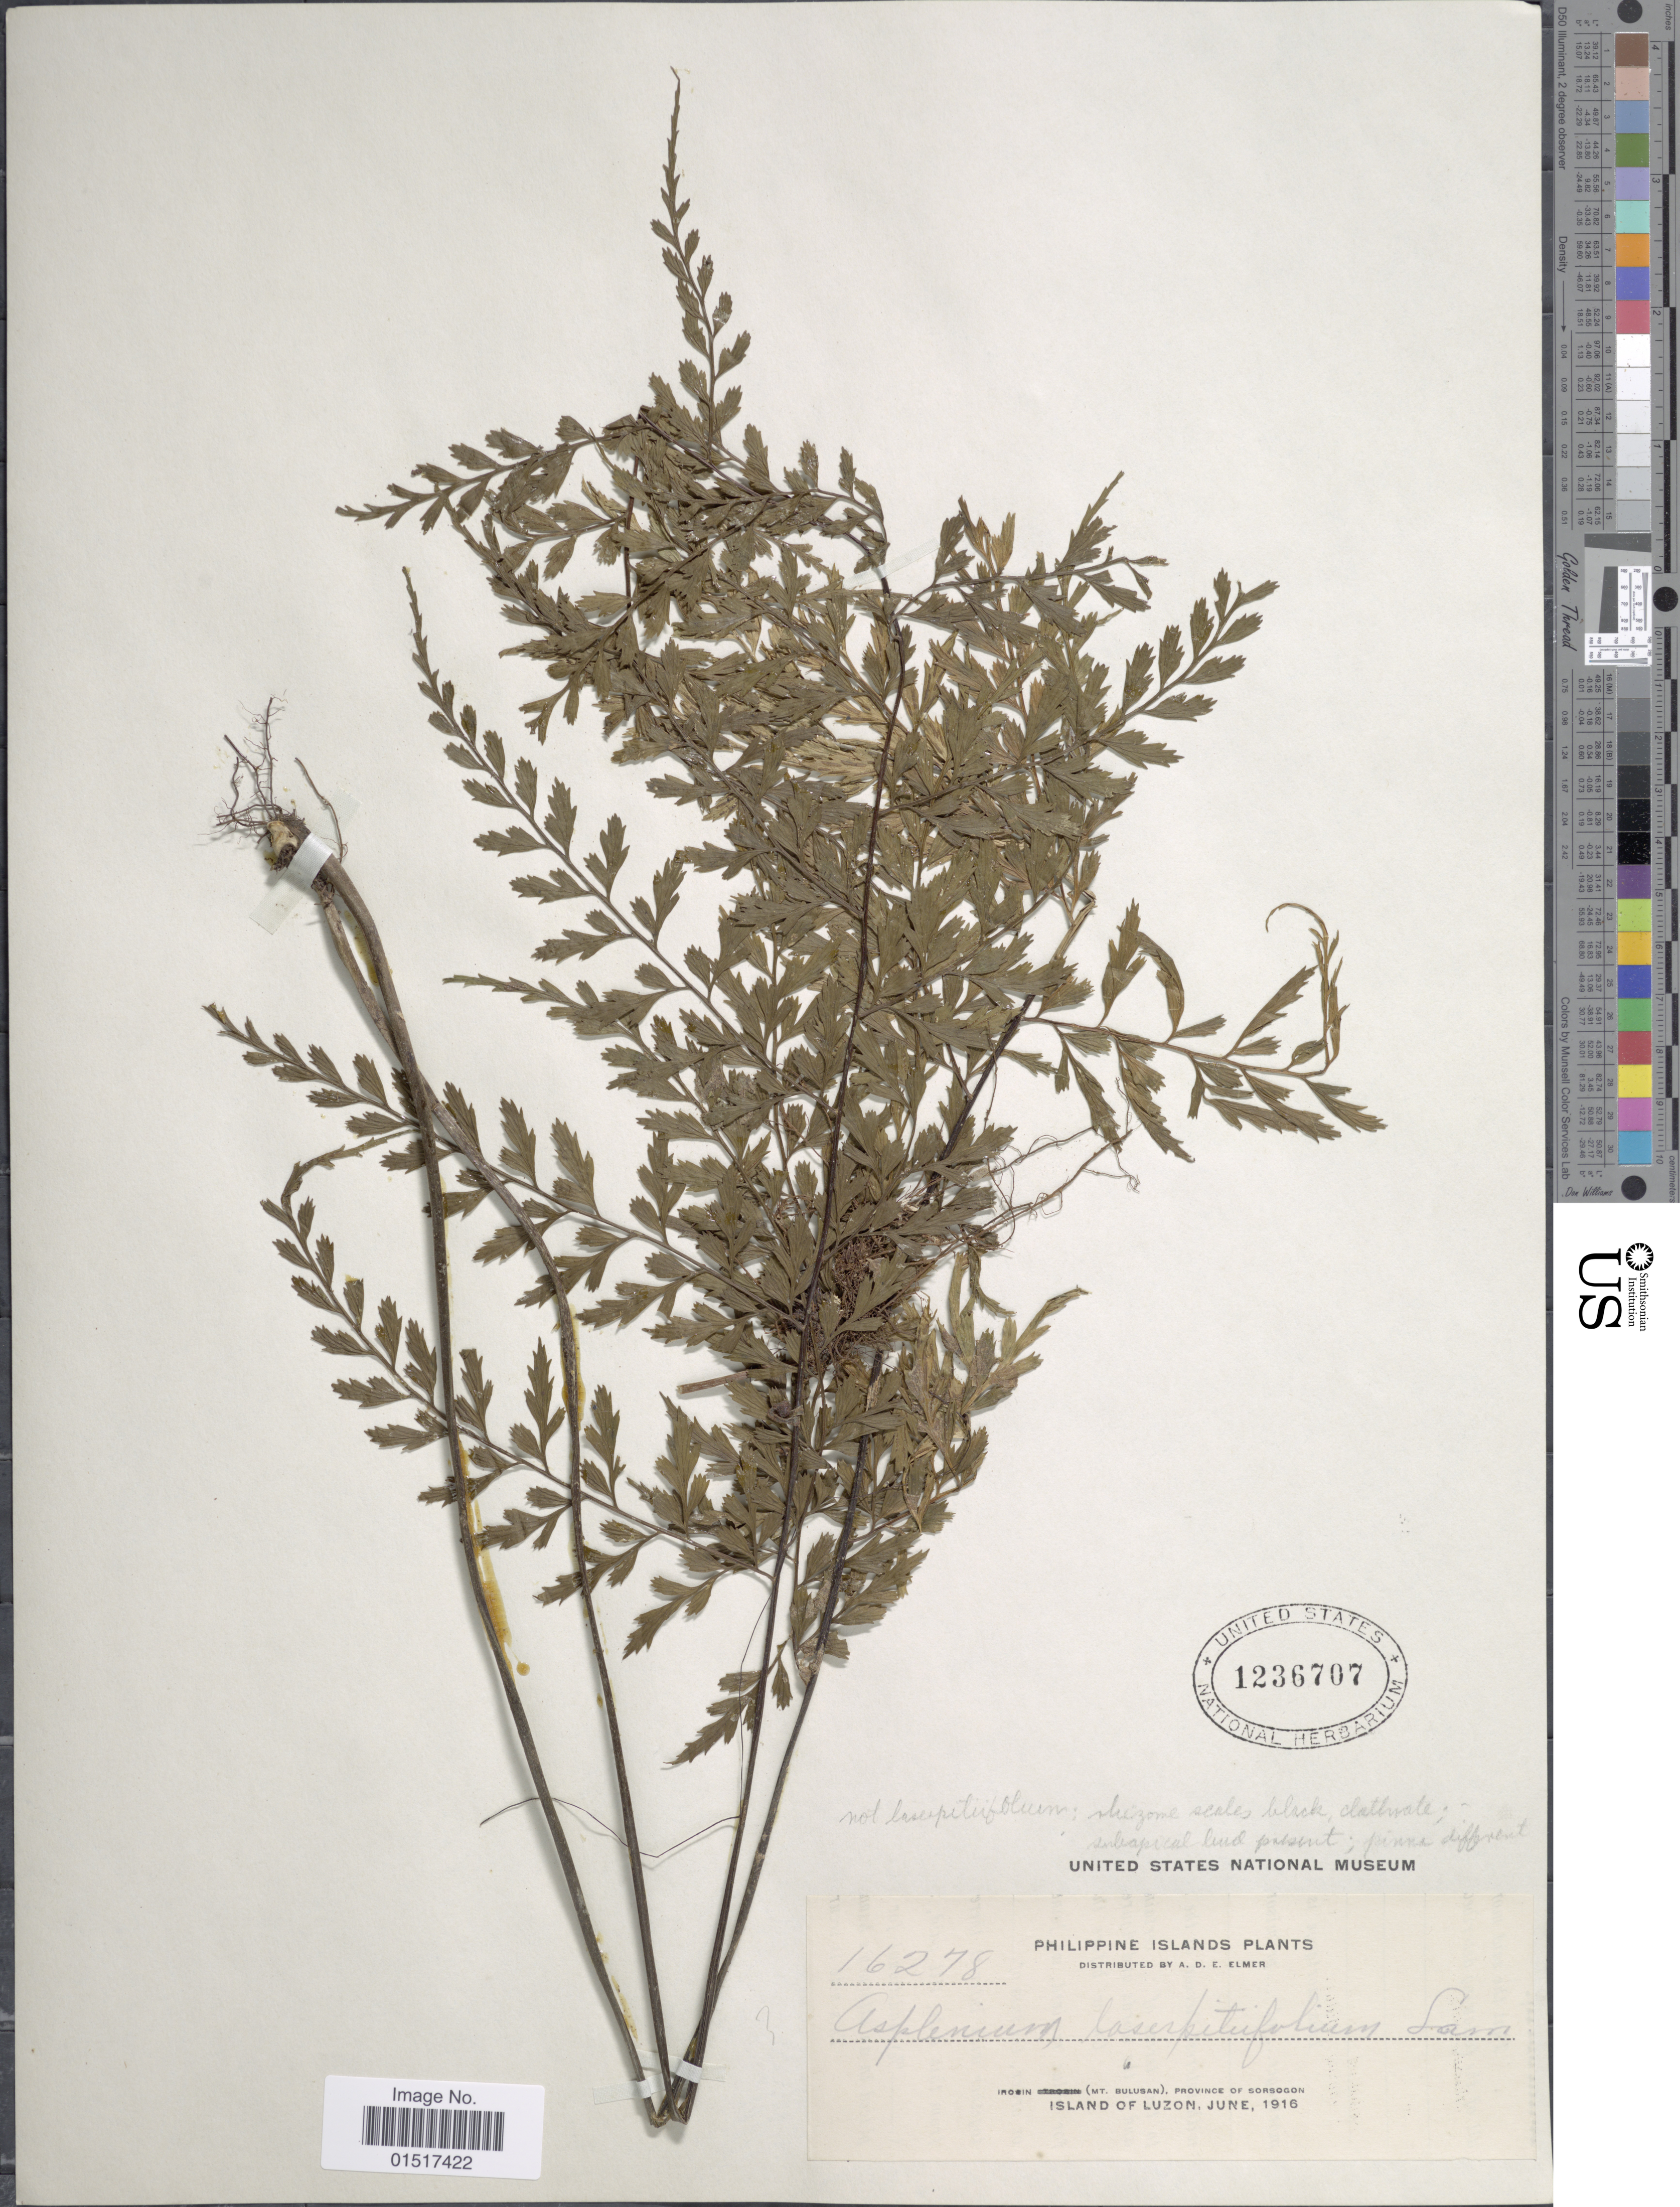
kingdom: Plantae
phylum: Tracheophyta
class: Polypodiopsida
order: Polypodiales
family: Aspleniaceae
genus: Asplenium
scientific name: Asplenium sp.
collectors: A. D. E. Elmer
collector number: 16278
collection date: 1916-06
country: Philippines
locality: Irosin (Mt. Bulusan), Province of Sorsogon. Island of Luzon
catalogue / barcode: US 1236707